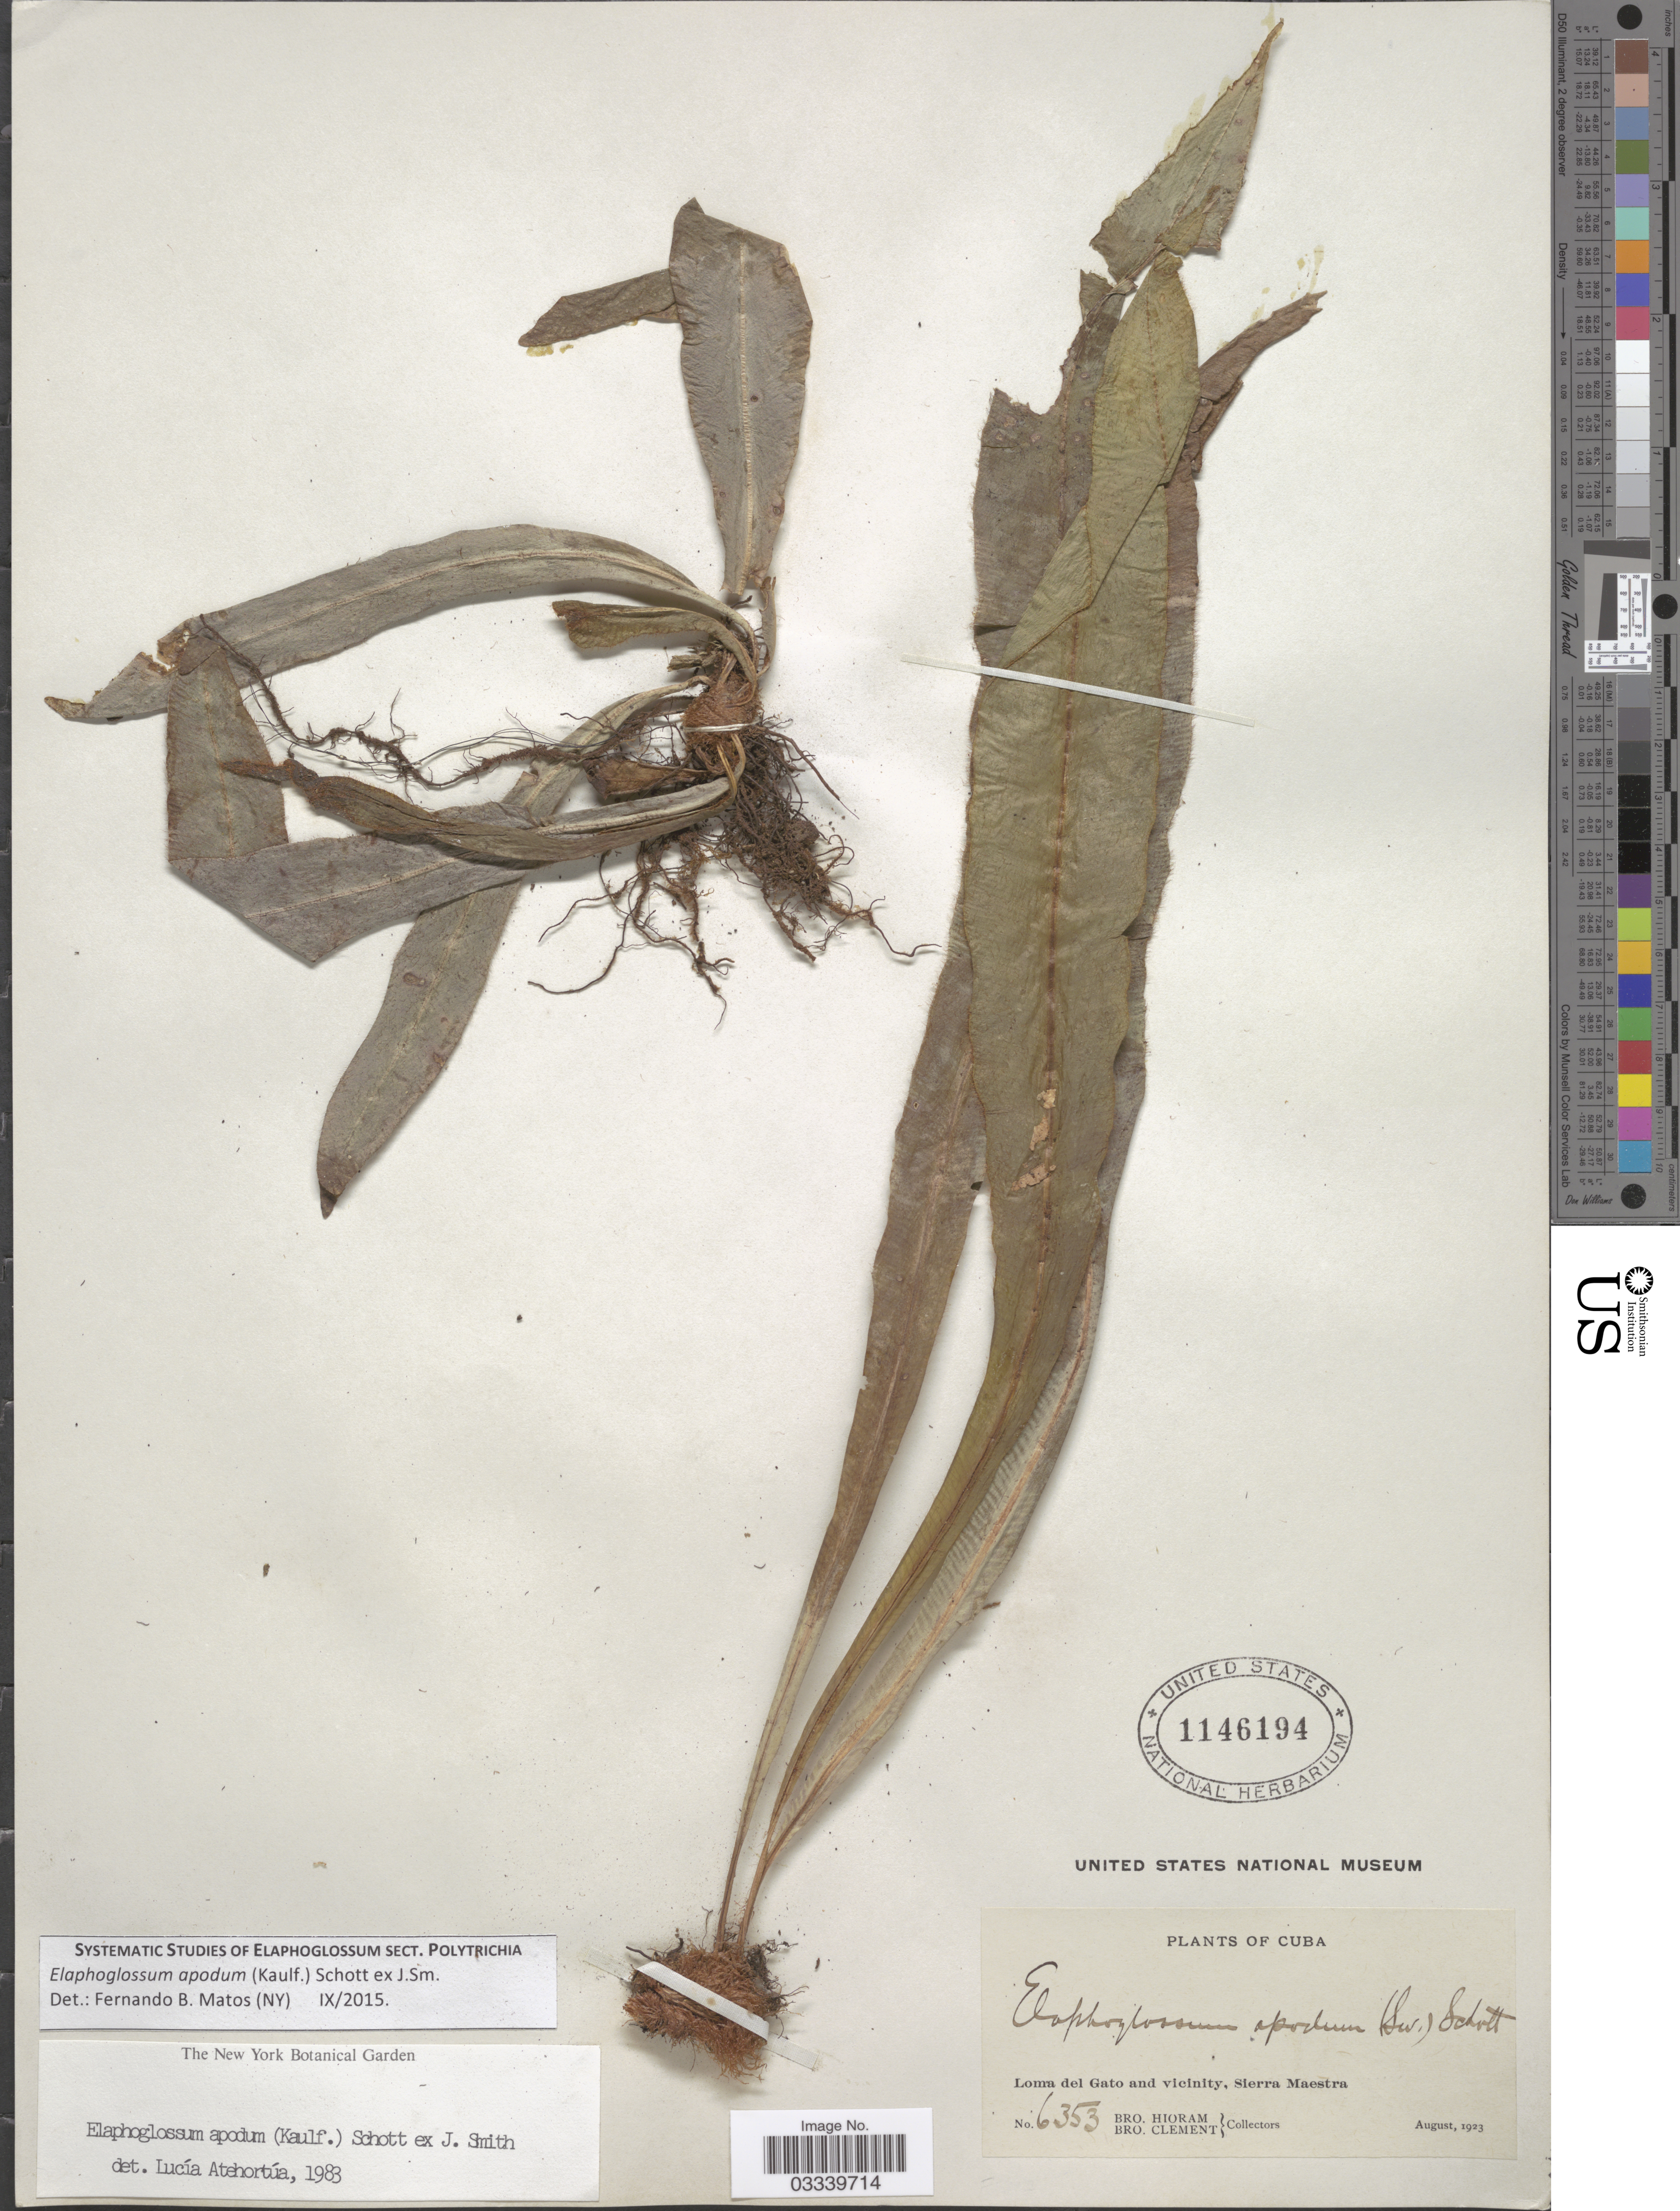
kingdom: Plantae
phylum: Tracheophyta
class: Polypodiopsida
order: Polypodiales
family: Dryopteridaceae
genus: Elaphoglossum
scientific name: Elaphoglossum apodum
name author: (Kaulf.) Schott ex J. Sm.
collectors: Bro. Hioram & Bro. Clemente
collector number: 6353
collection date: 1923-08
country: Cuba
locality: Loma del Gato and vicinity, Sierra Maestra.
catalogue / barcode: US 1146194